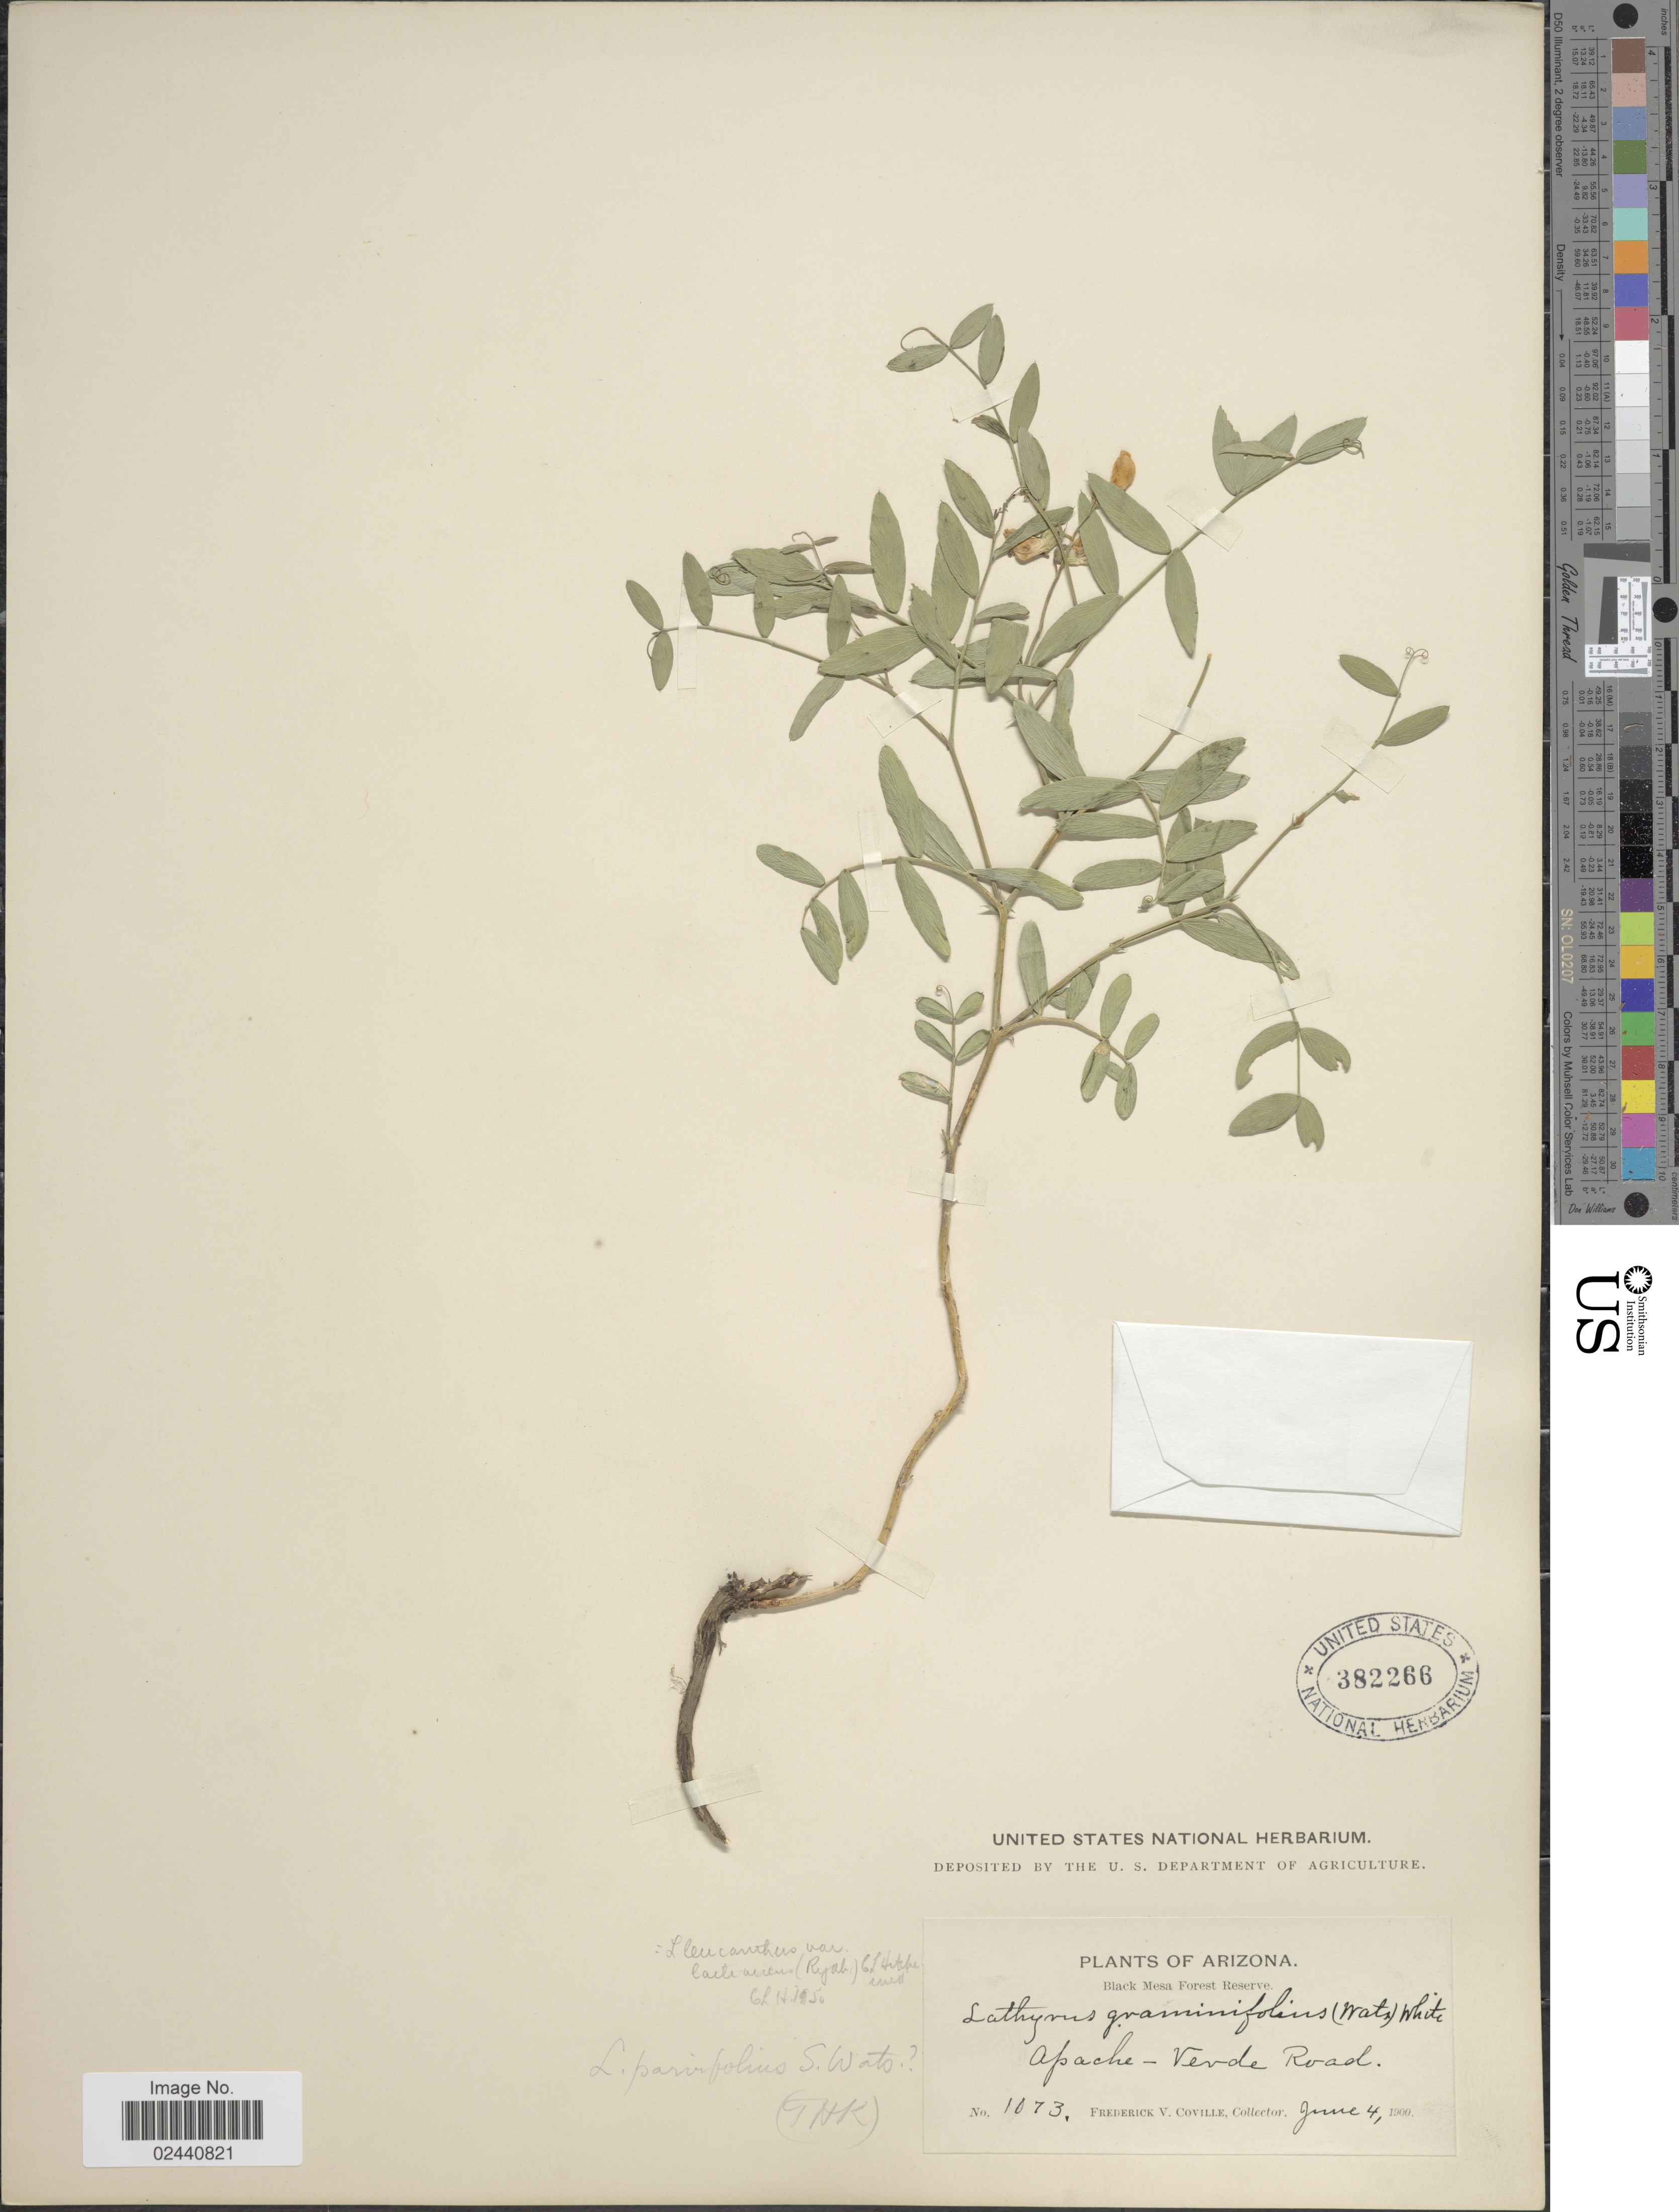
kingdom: Plantae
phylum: Tracheophyta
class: Magnoliopsida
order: Fabales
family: Fabaceae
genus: Lathyrus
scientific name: Lathyrus laetivirens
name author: Greene in Rydb.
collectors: F. V. Coville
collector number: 1073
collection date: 1900-06-04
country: United States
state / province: Arizona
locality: Black Mesa Forest Reserve, Apache - Verde Road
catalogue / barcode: US 382266